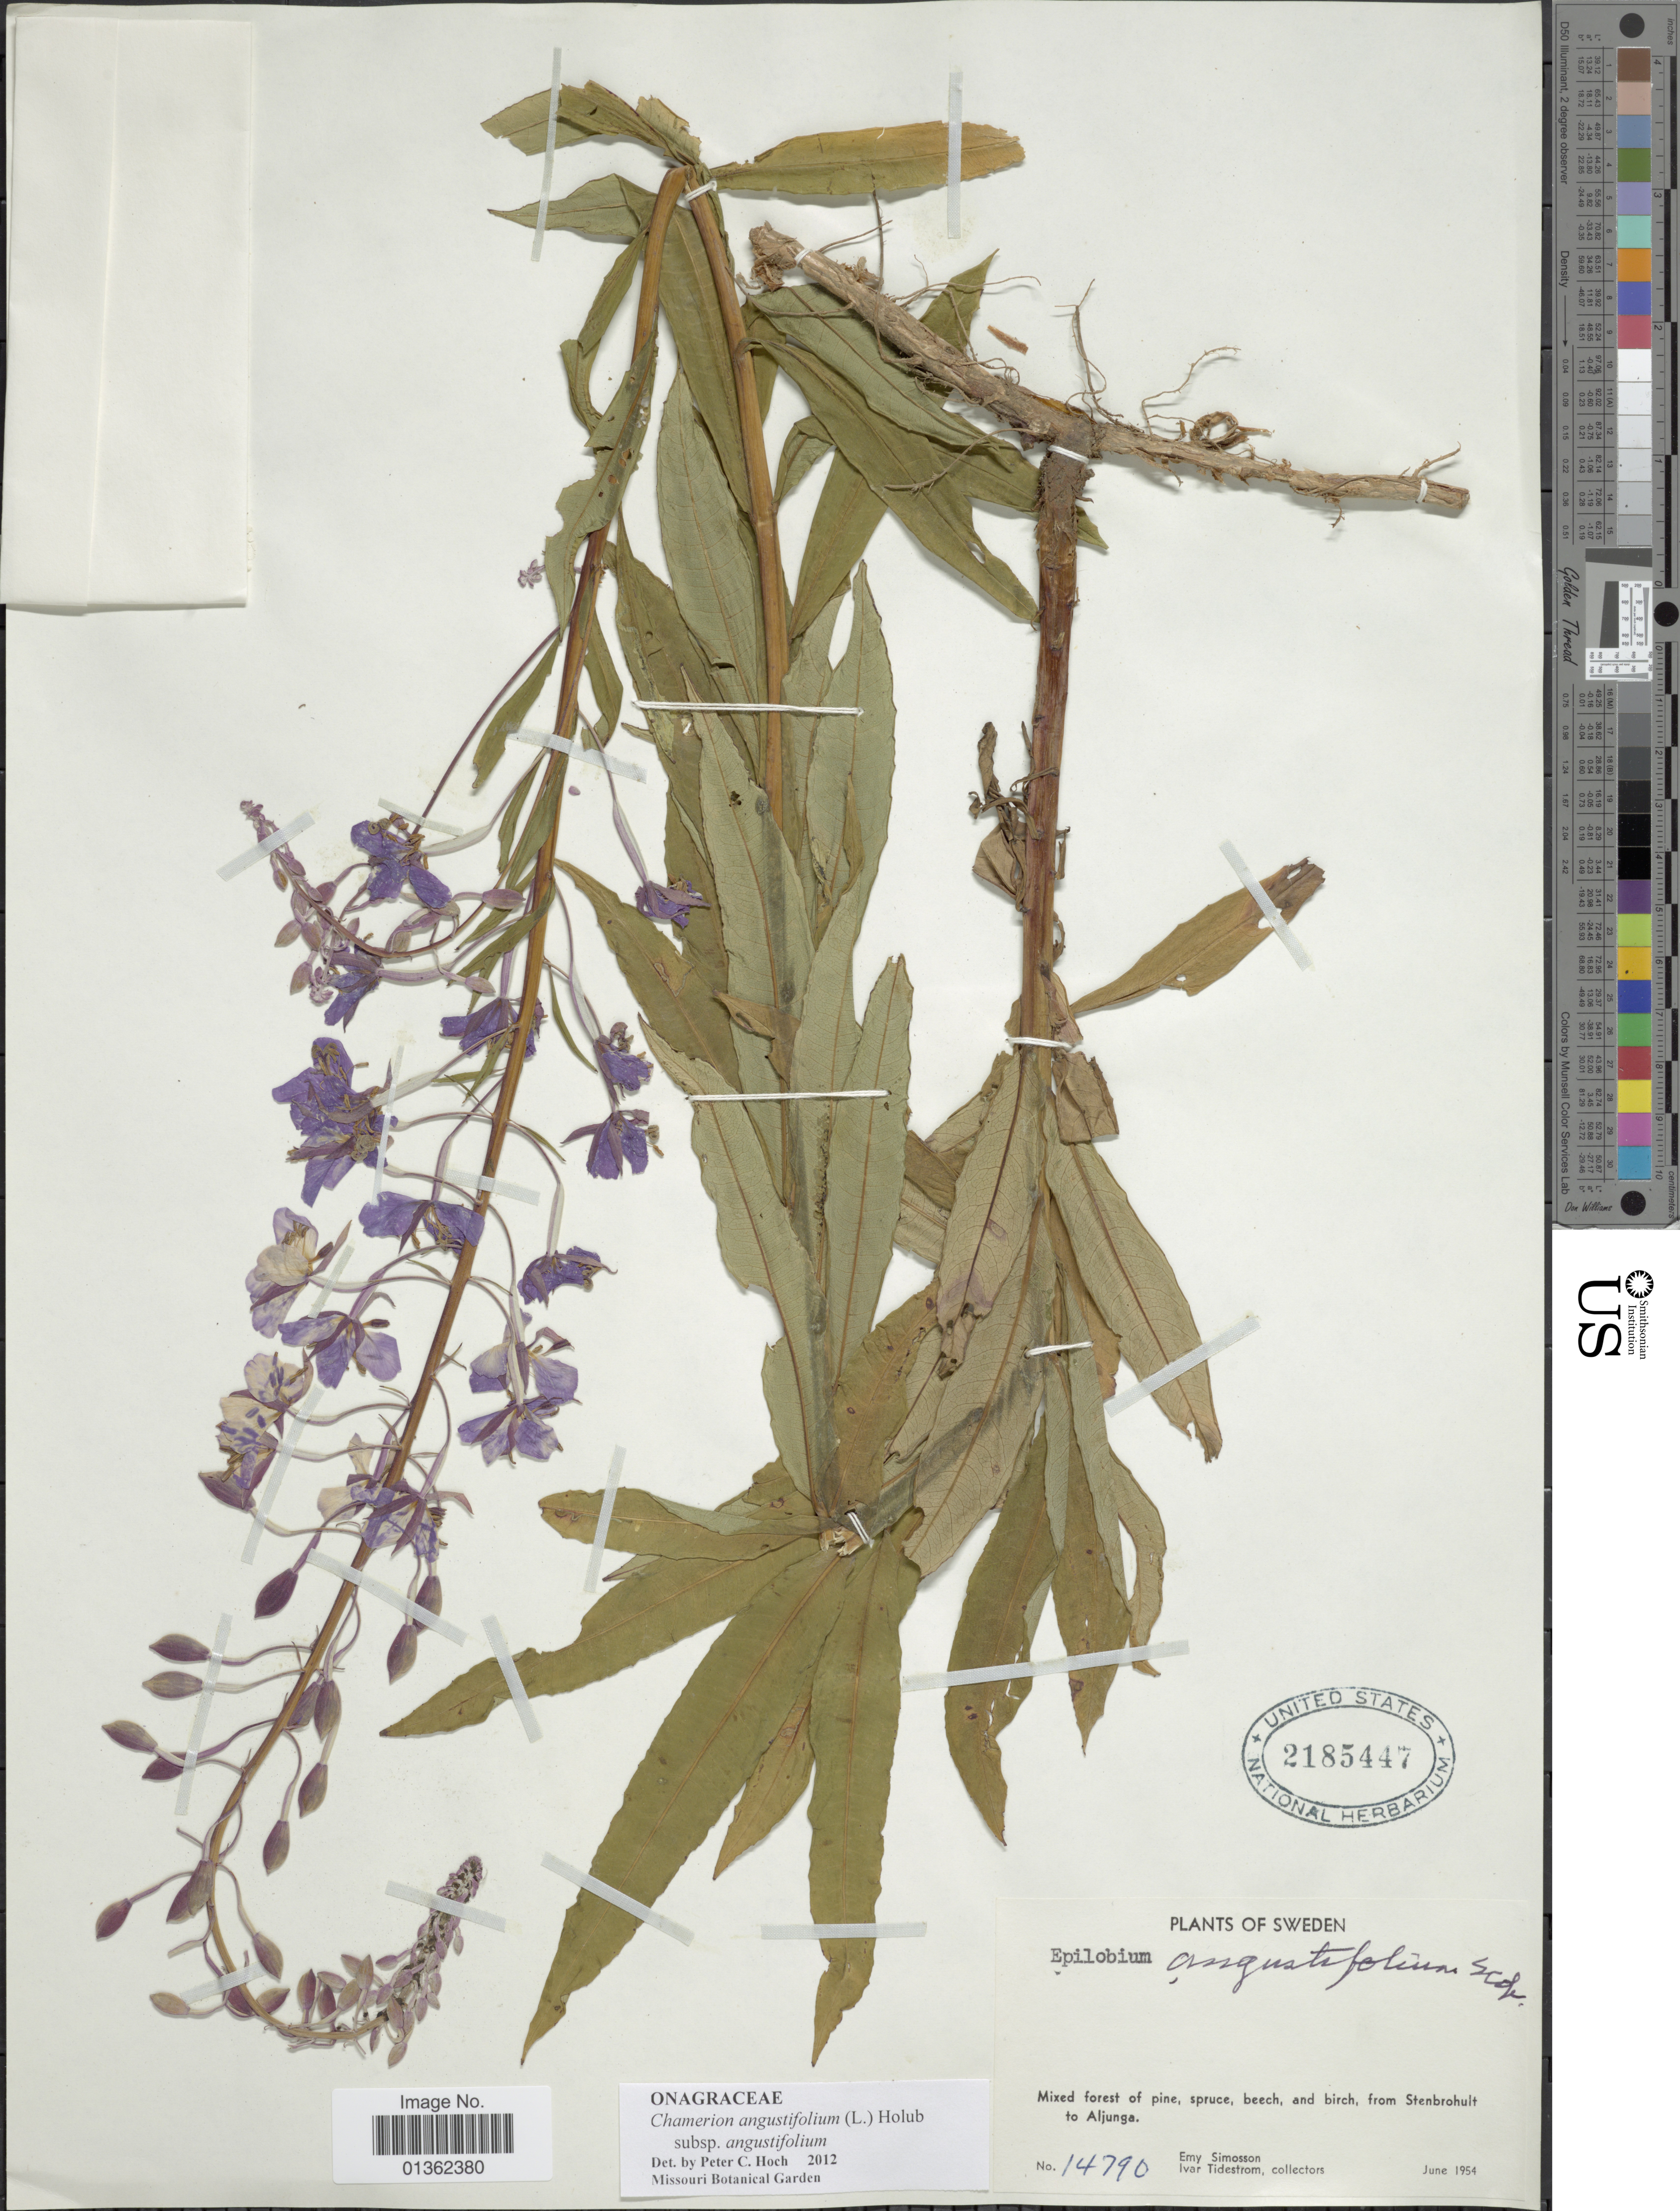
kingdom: Plantae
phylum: Tracheophyta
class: Magnoliopsida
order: Myrtales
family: Onagraceae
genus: Chamaenerion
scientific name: Chamaenerion angustifolium subsp. angustifolium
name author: (L.) Scop.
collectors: E. Simosson & I. F. Tidestrom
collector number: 14790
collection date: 1954-06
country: Sweden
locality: Mixed forest of pine, spruce, beech, and birch, from Stenbrohult to Aljunga.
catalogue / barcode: US 2185447